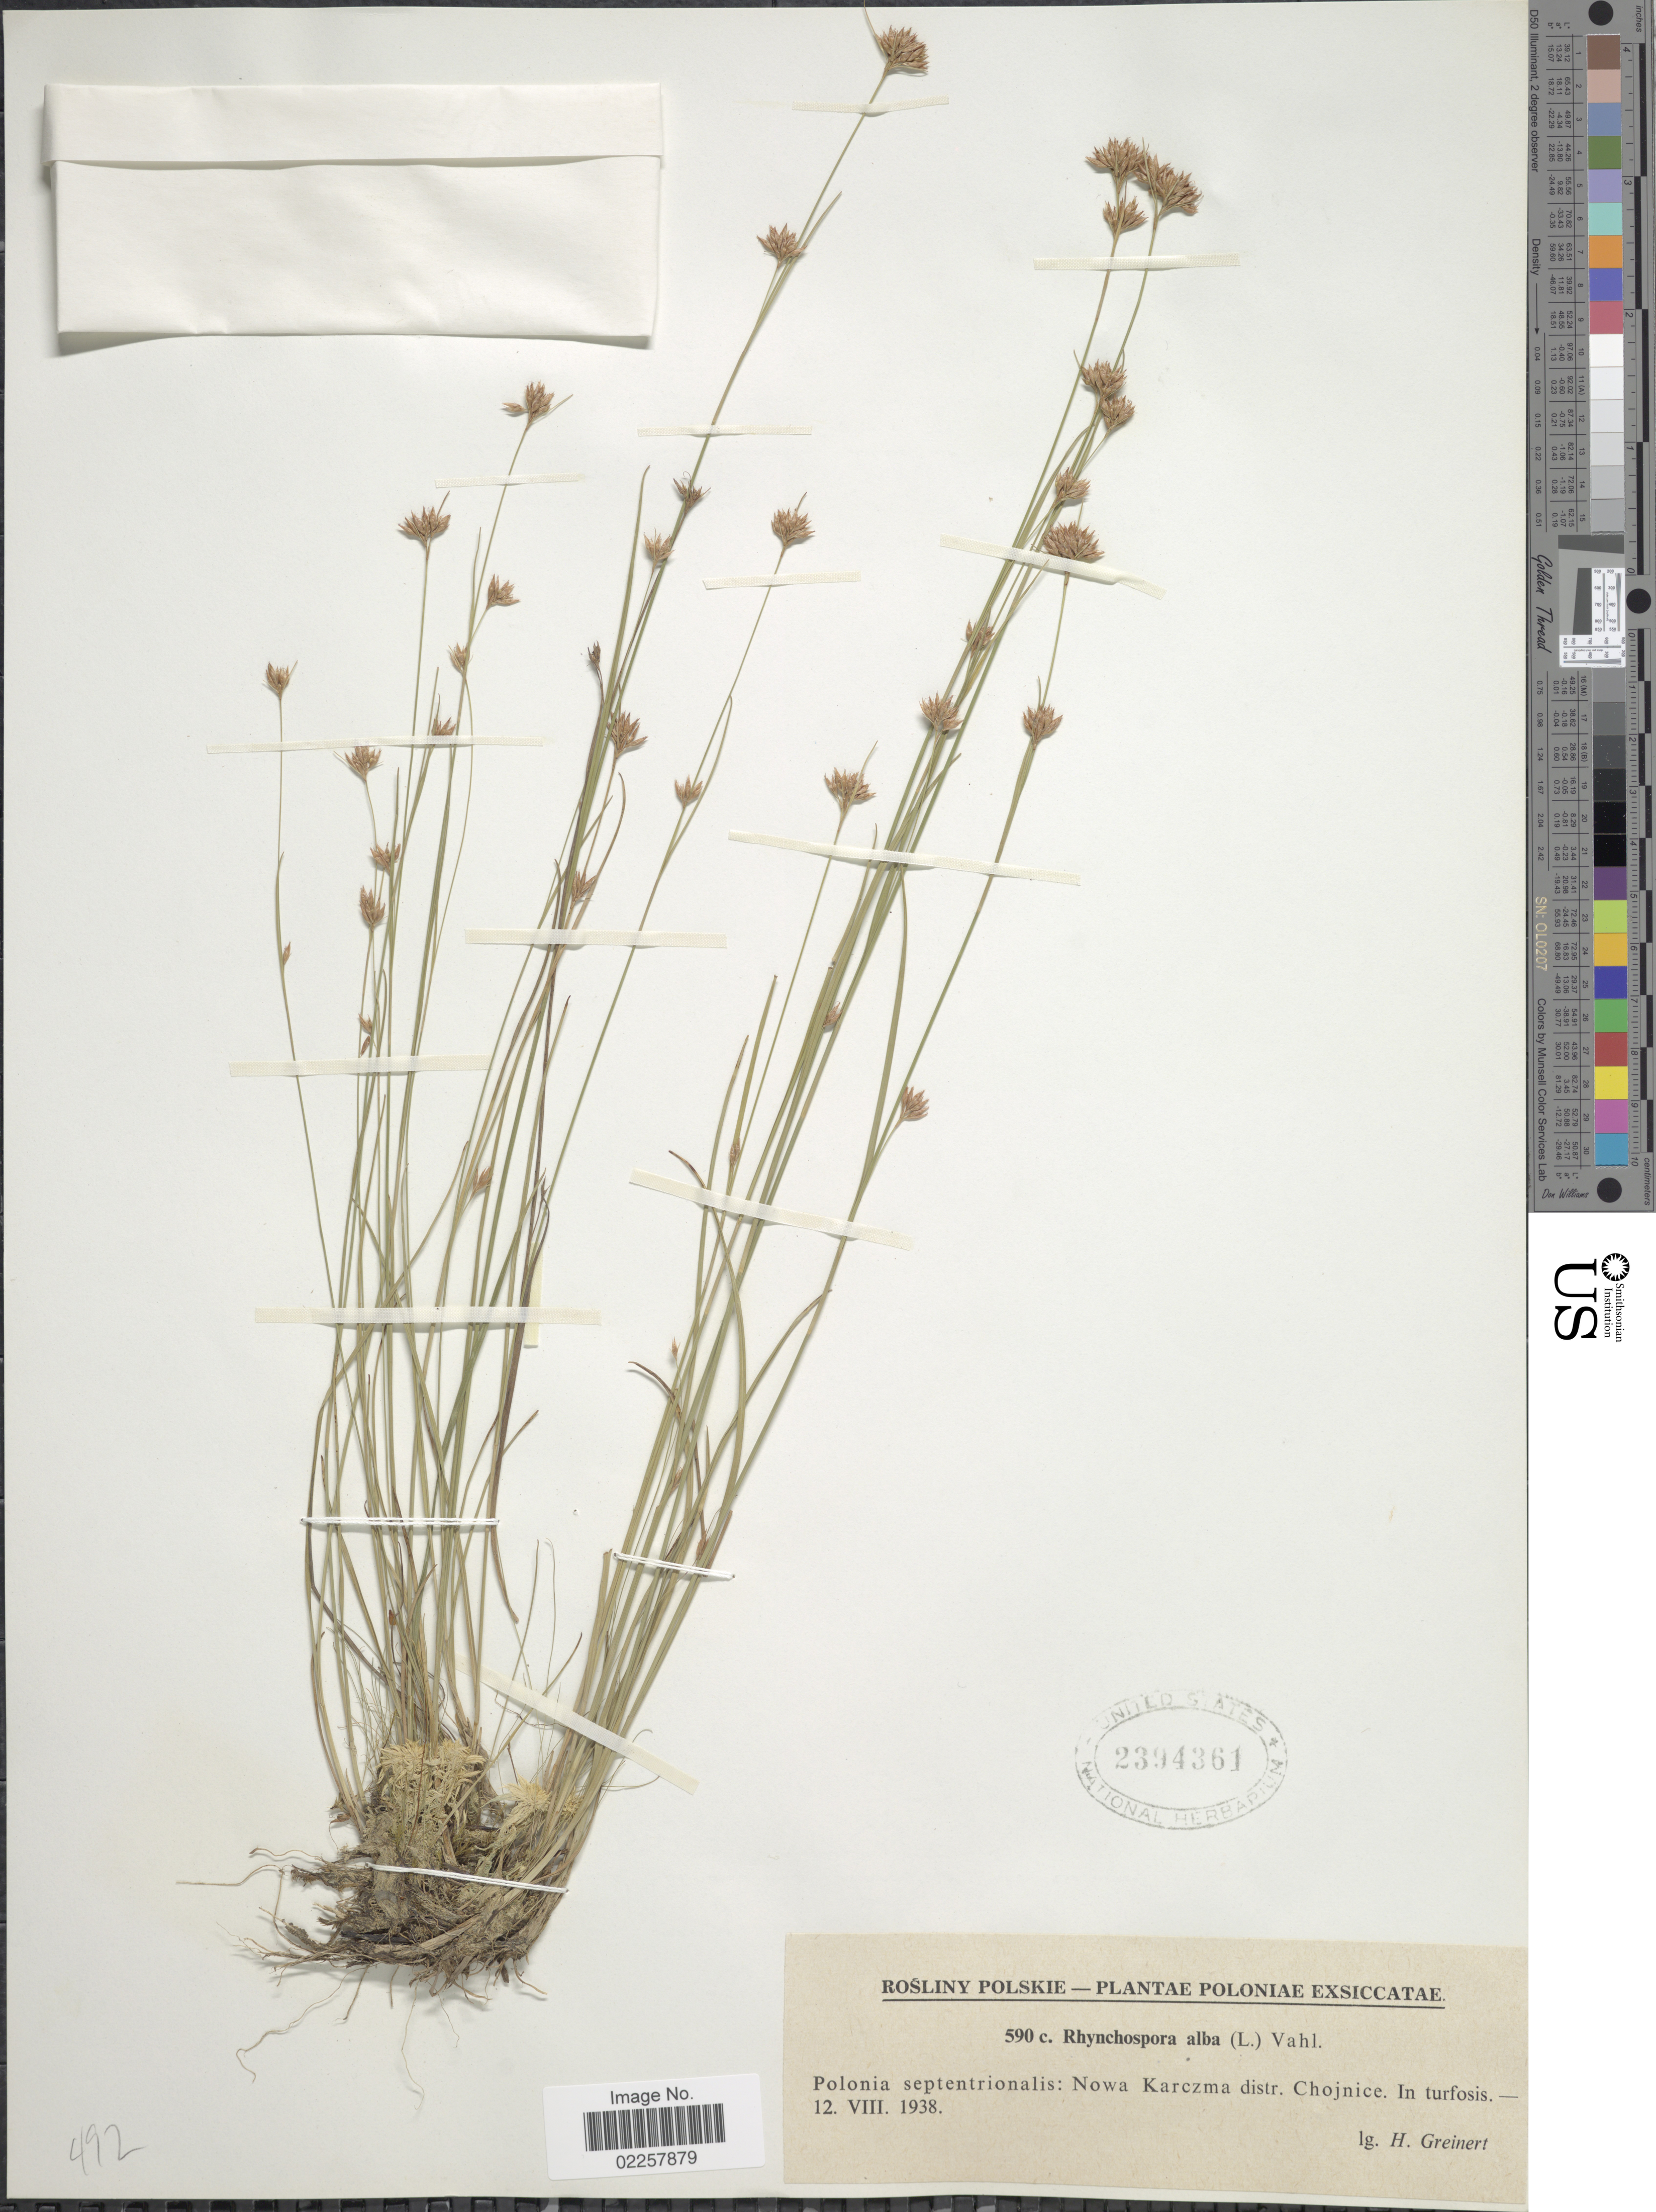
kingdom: Plantae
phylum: Tracheophyta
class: Liliopsida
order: Poales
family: Cyperaceae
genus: Rhynchospora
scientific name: Rhynchospora alba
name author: (L.) Vahl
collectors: H. Greinert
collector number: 590 c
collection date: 1938-08-12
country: Poland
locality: Poloniae, Polonia septentrionalis: Nowa Kareczma distr., Chojnice, In turfosis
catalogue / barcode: US 2394361